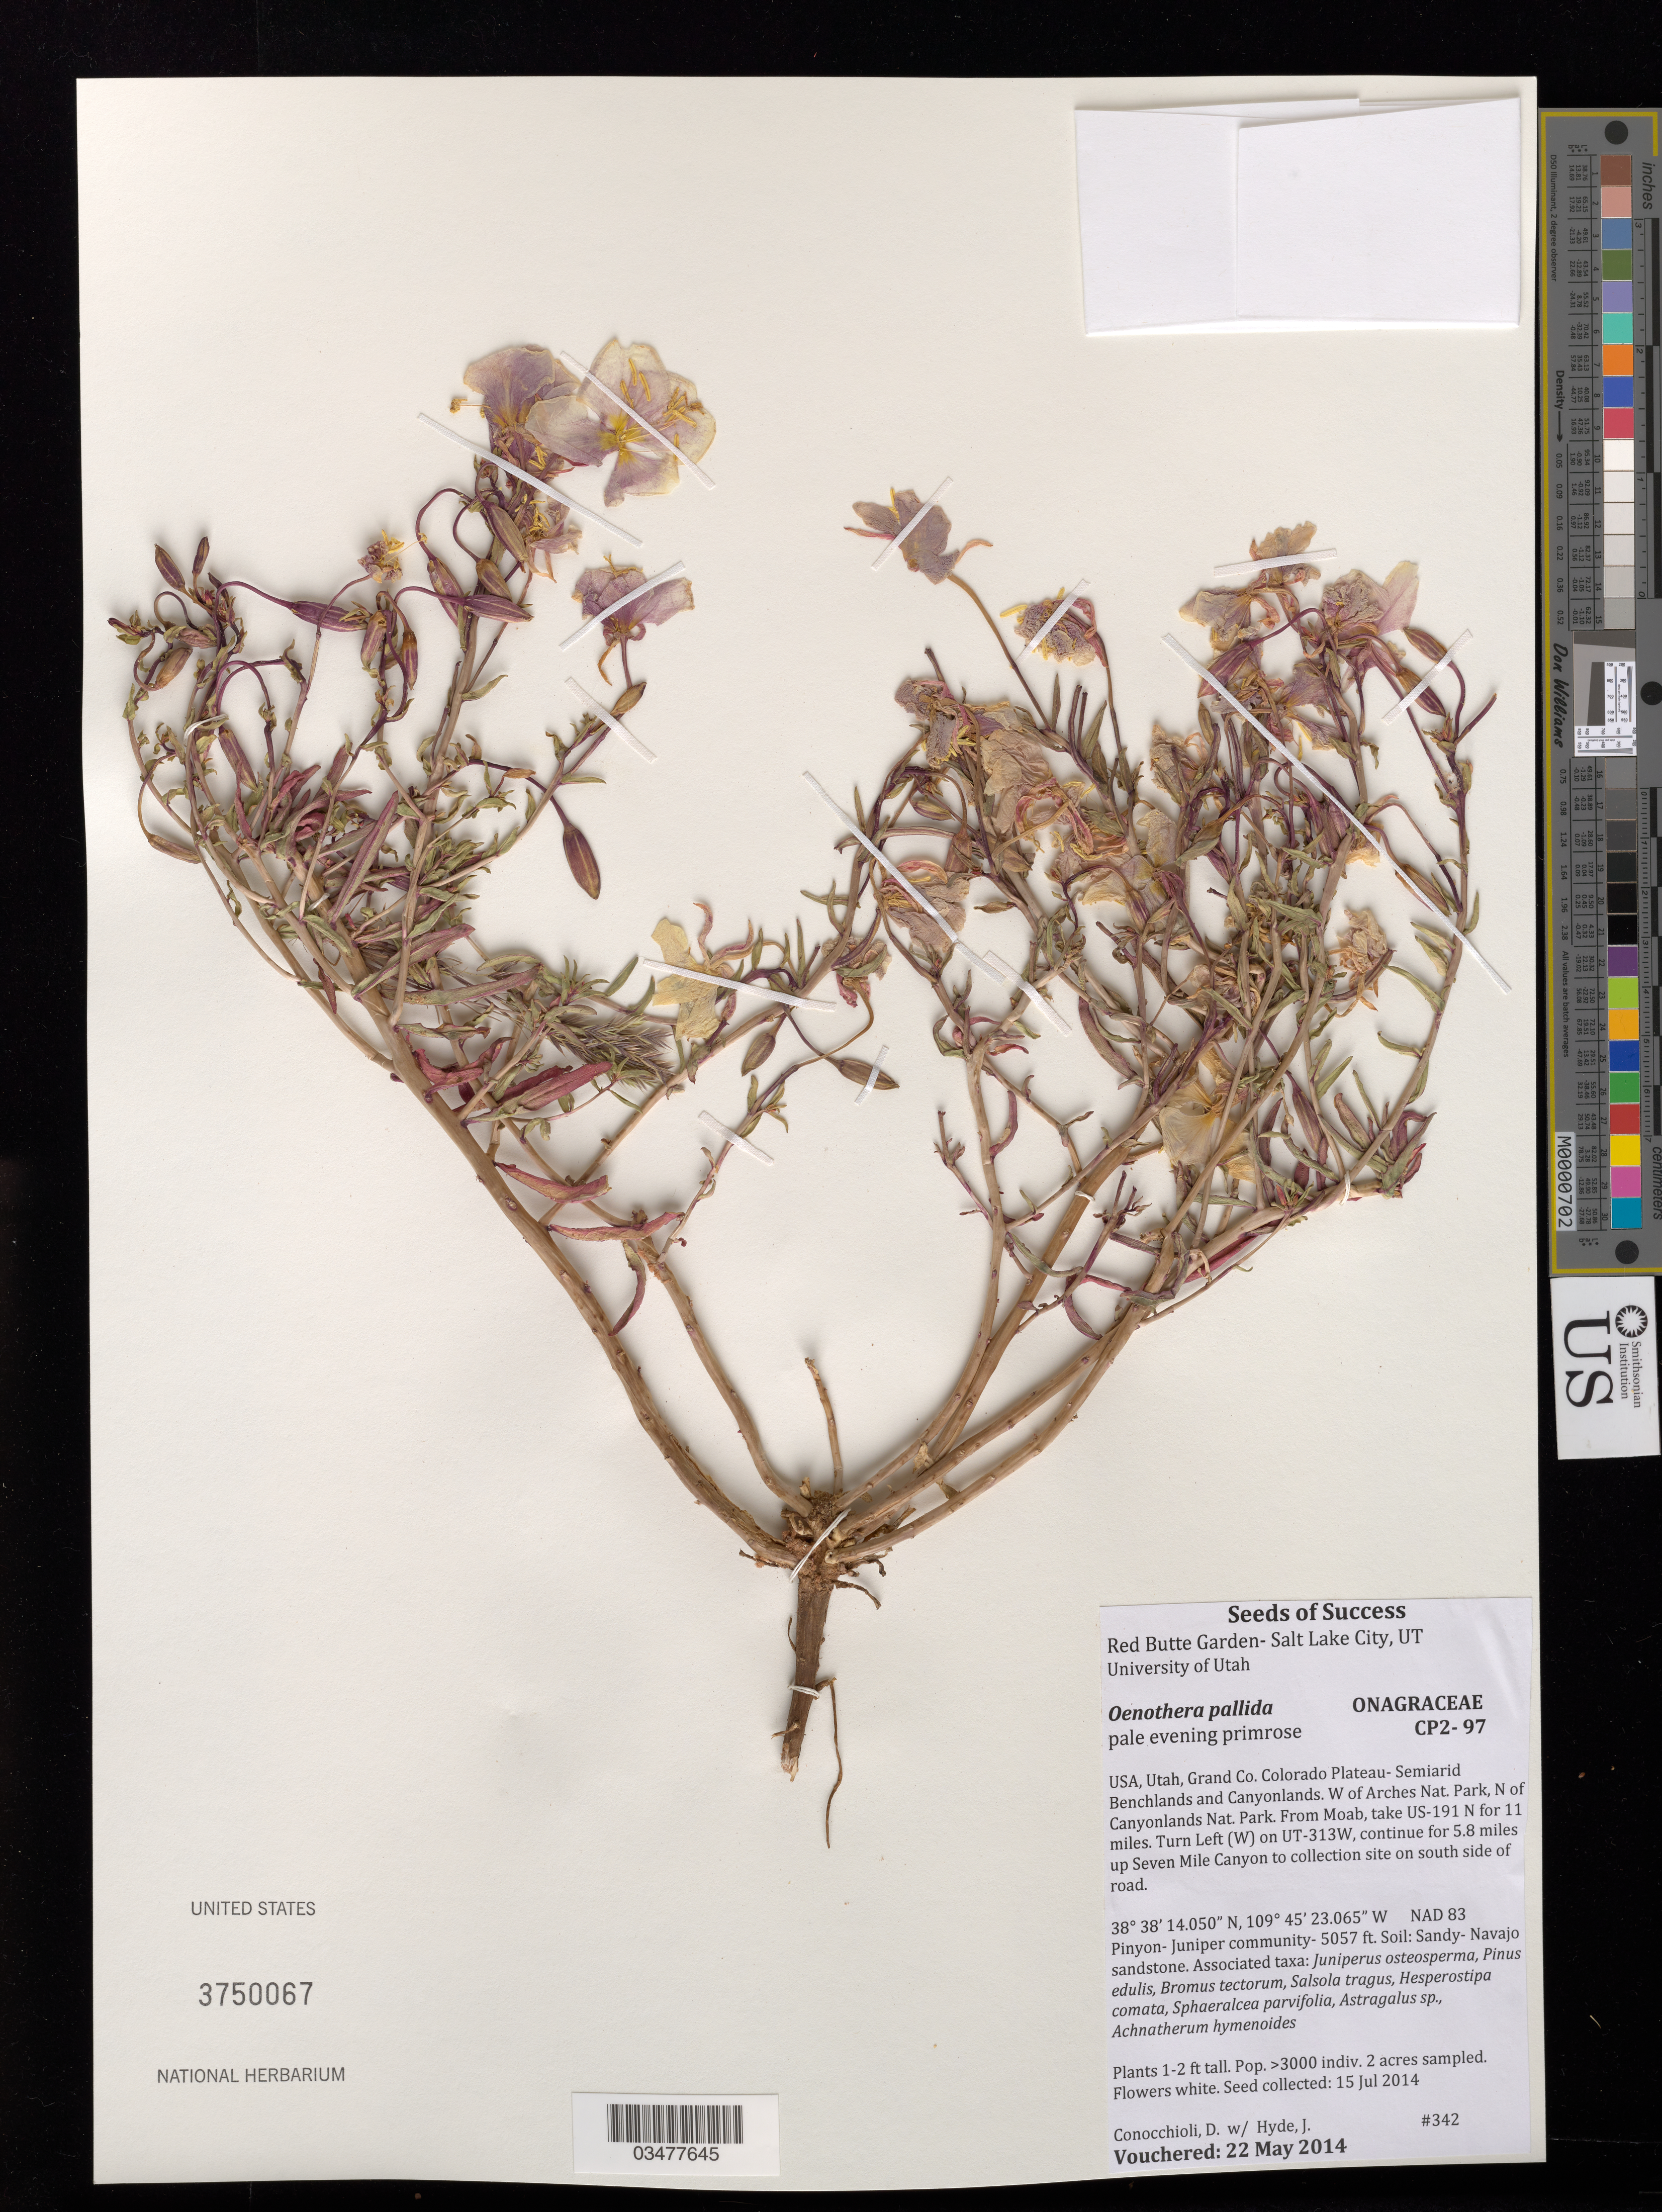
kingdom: Plantae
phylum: Tracheophyta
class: Magnoliopsida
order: Myrtales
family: Onagraceae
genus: Oenothera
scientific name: Oenothera pallida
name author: Lindl.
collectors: D. Conocchioli & J. Hyde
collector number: CP2-97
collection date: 2014-07-15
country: United States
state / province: Utah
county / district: Grand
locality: W of Arches Nat. Park and N of Canyonlands Nat Park.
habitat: Pinyon-juniper community. Soil: Sandy-Navajo sandstone. With Pinus edulis, Bromus tectorum, Salsola tragus, ect.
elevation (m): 1541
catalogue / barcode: US 3750067